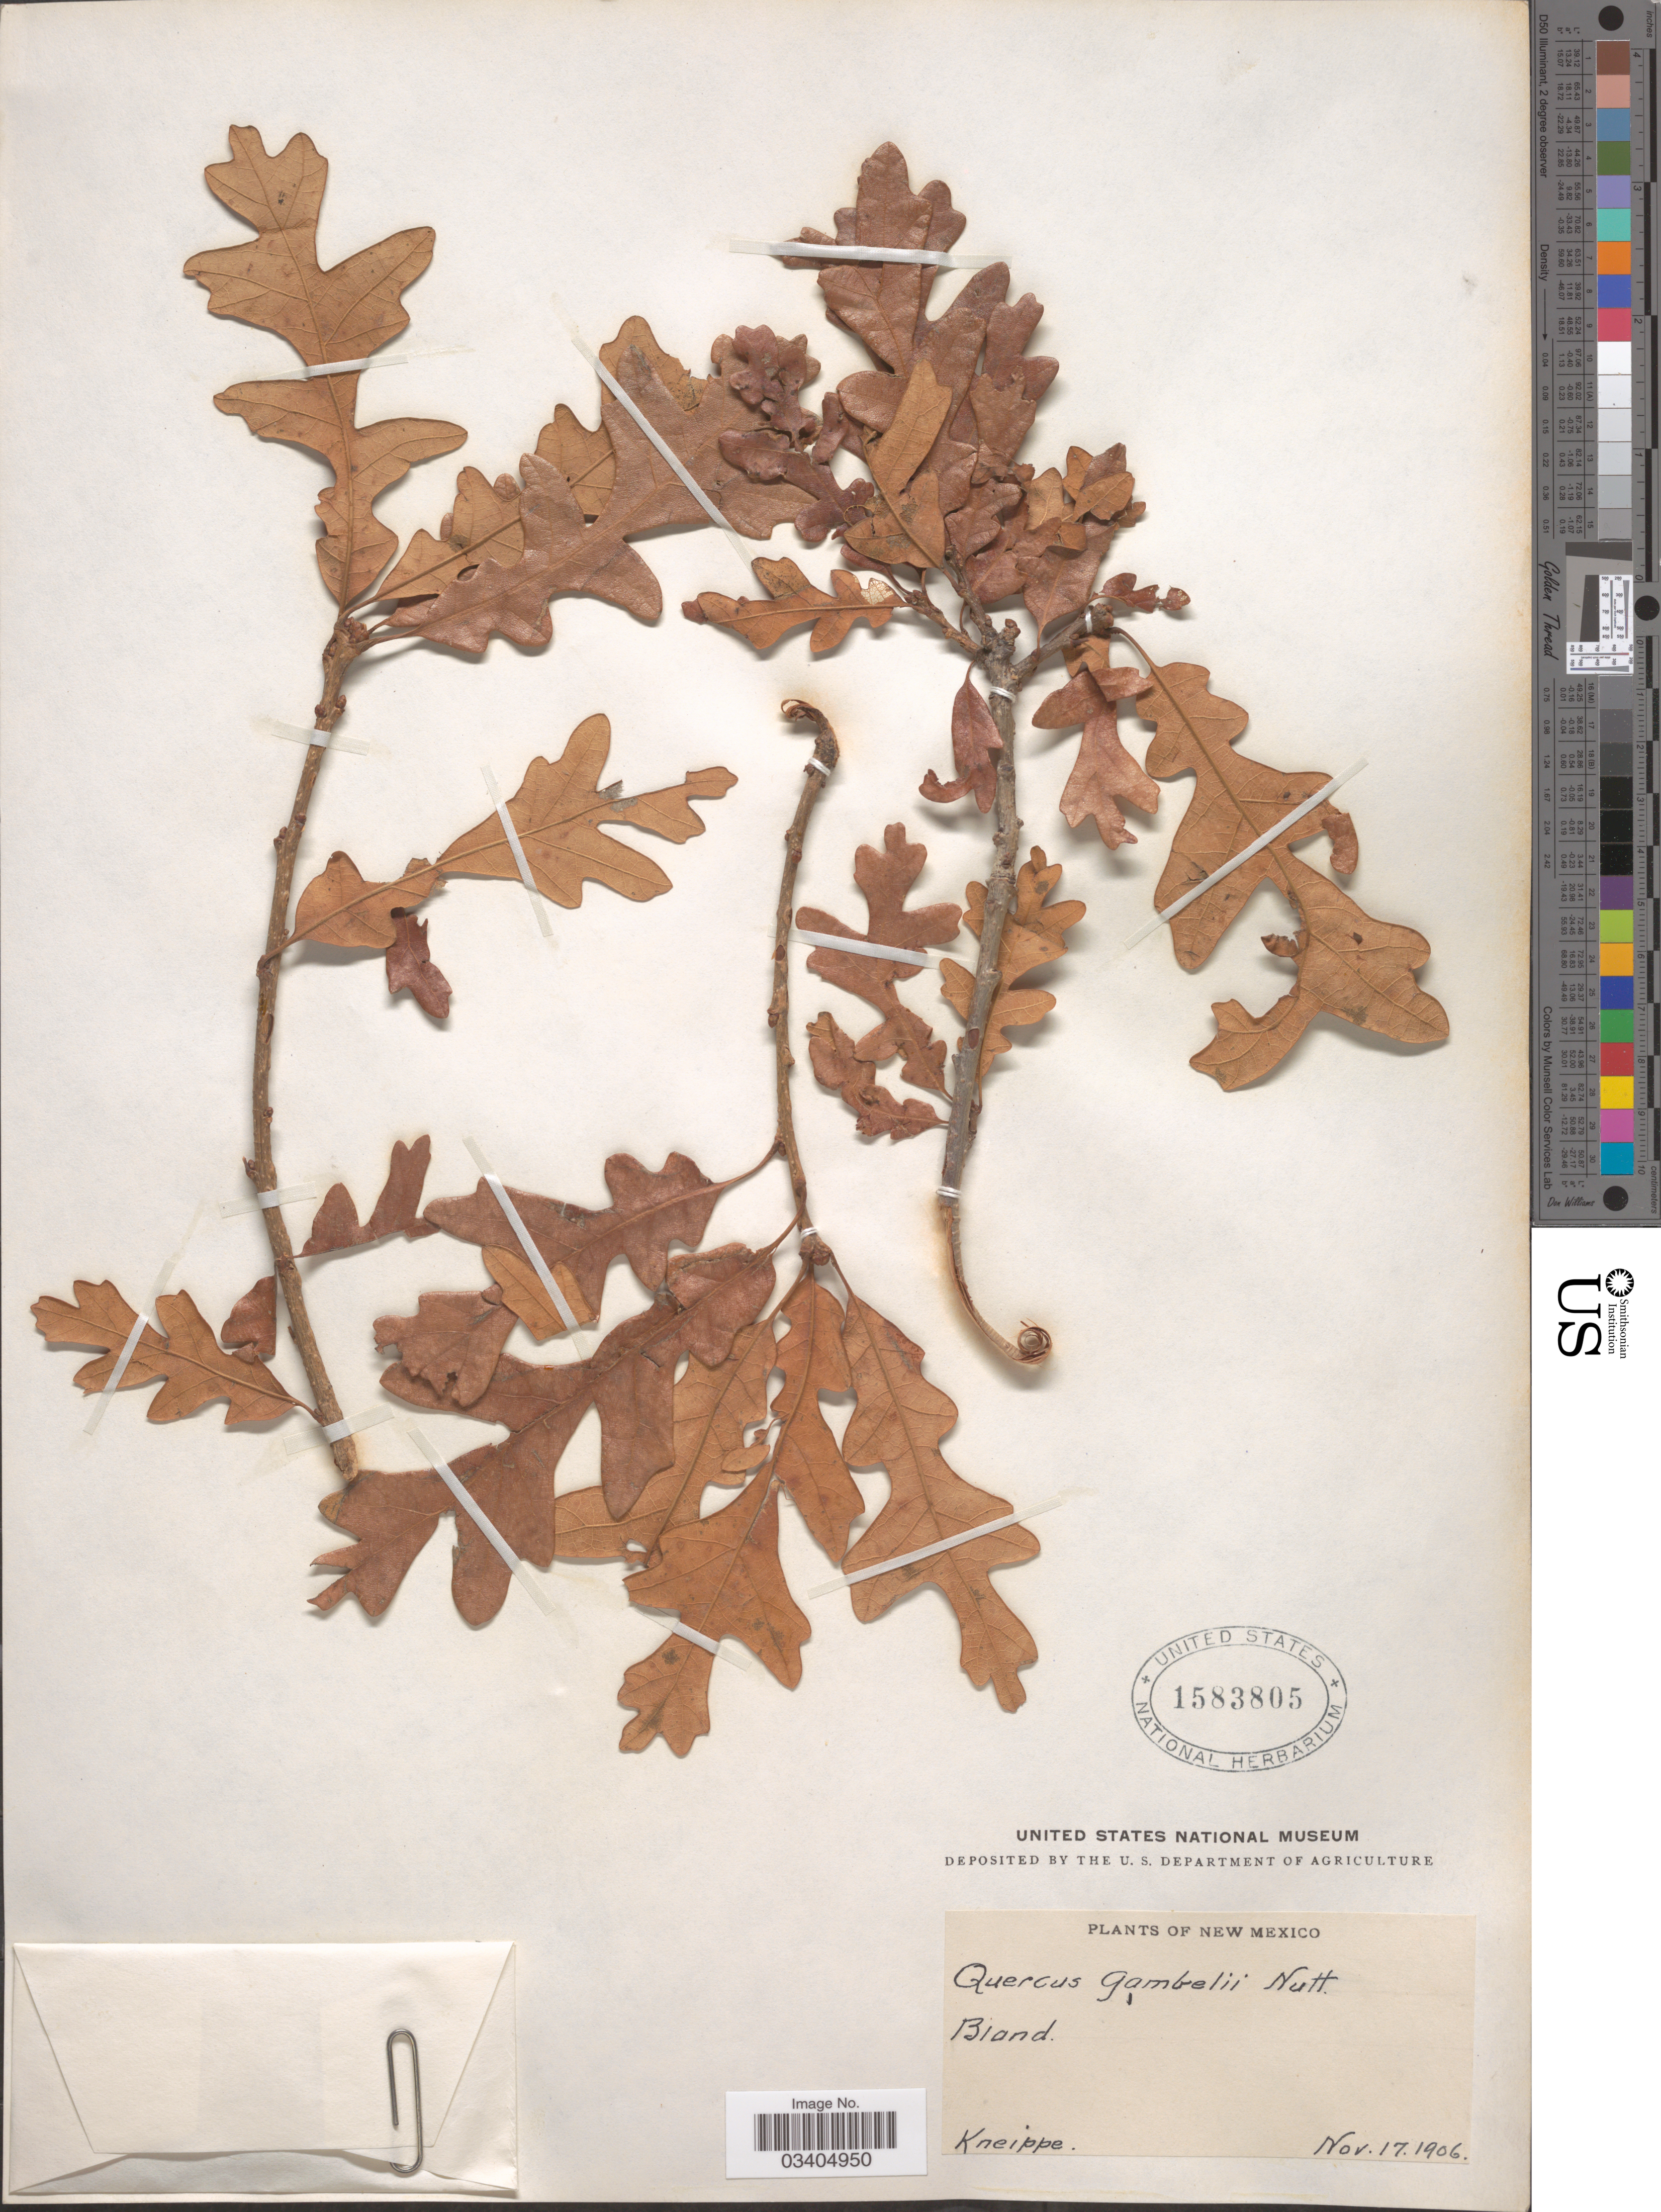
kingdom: Plantae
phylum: Tracheophyta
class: Magnoliopsida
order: Fagales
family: Fagaceae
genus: Quercus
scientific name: Quercus gambelii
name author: Nutt.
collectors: Kneippe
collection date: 1906-11-17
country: United States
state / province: New Mexico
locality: Bland.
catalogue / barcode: US 1583805